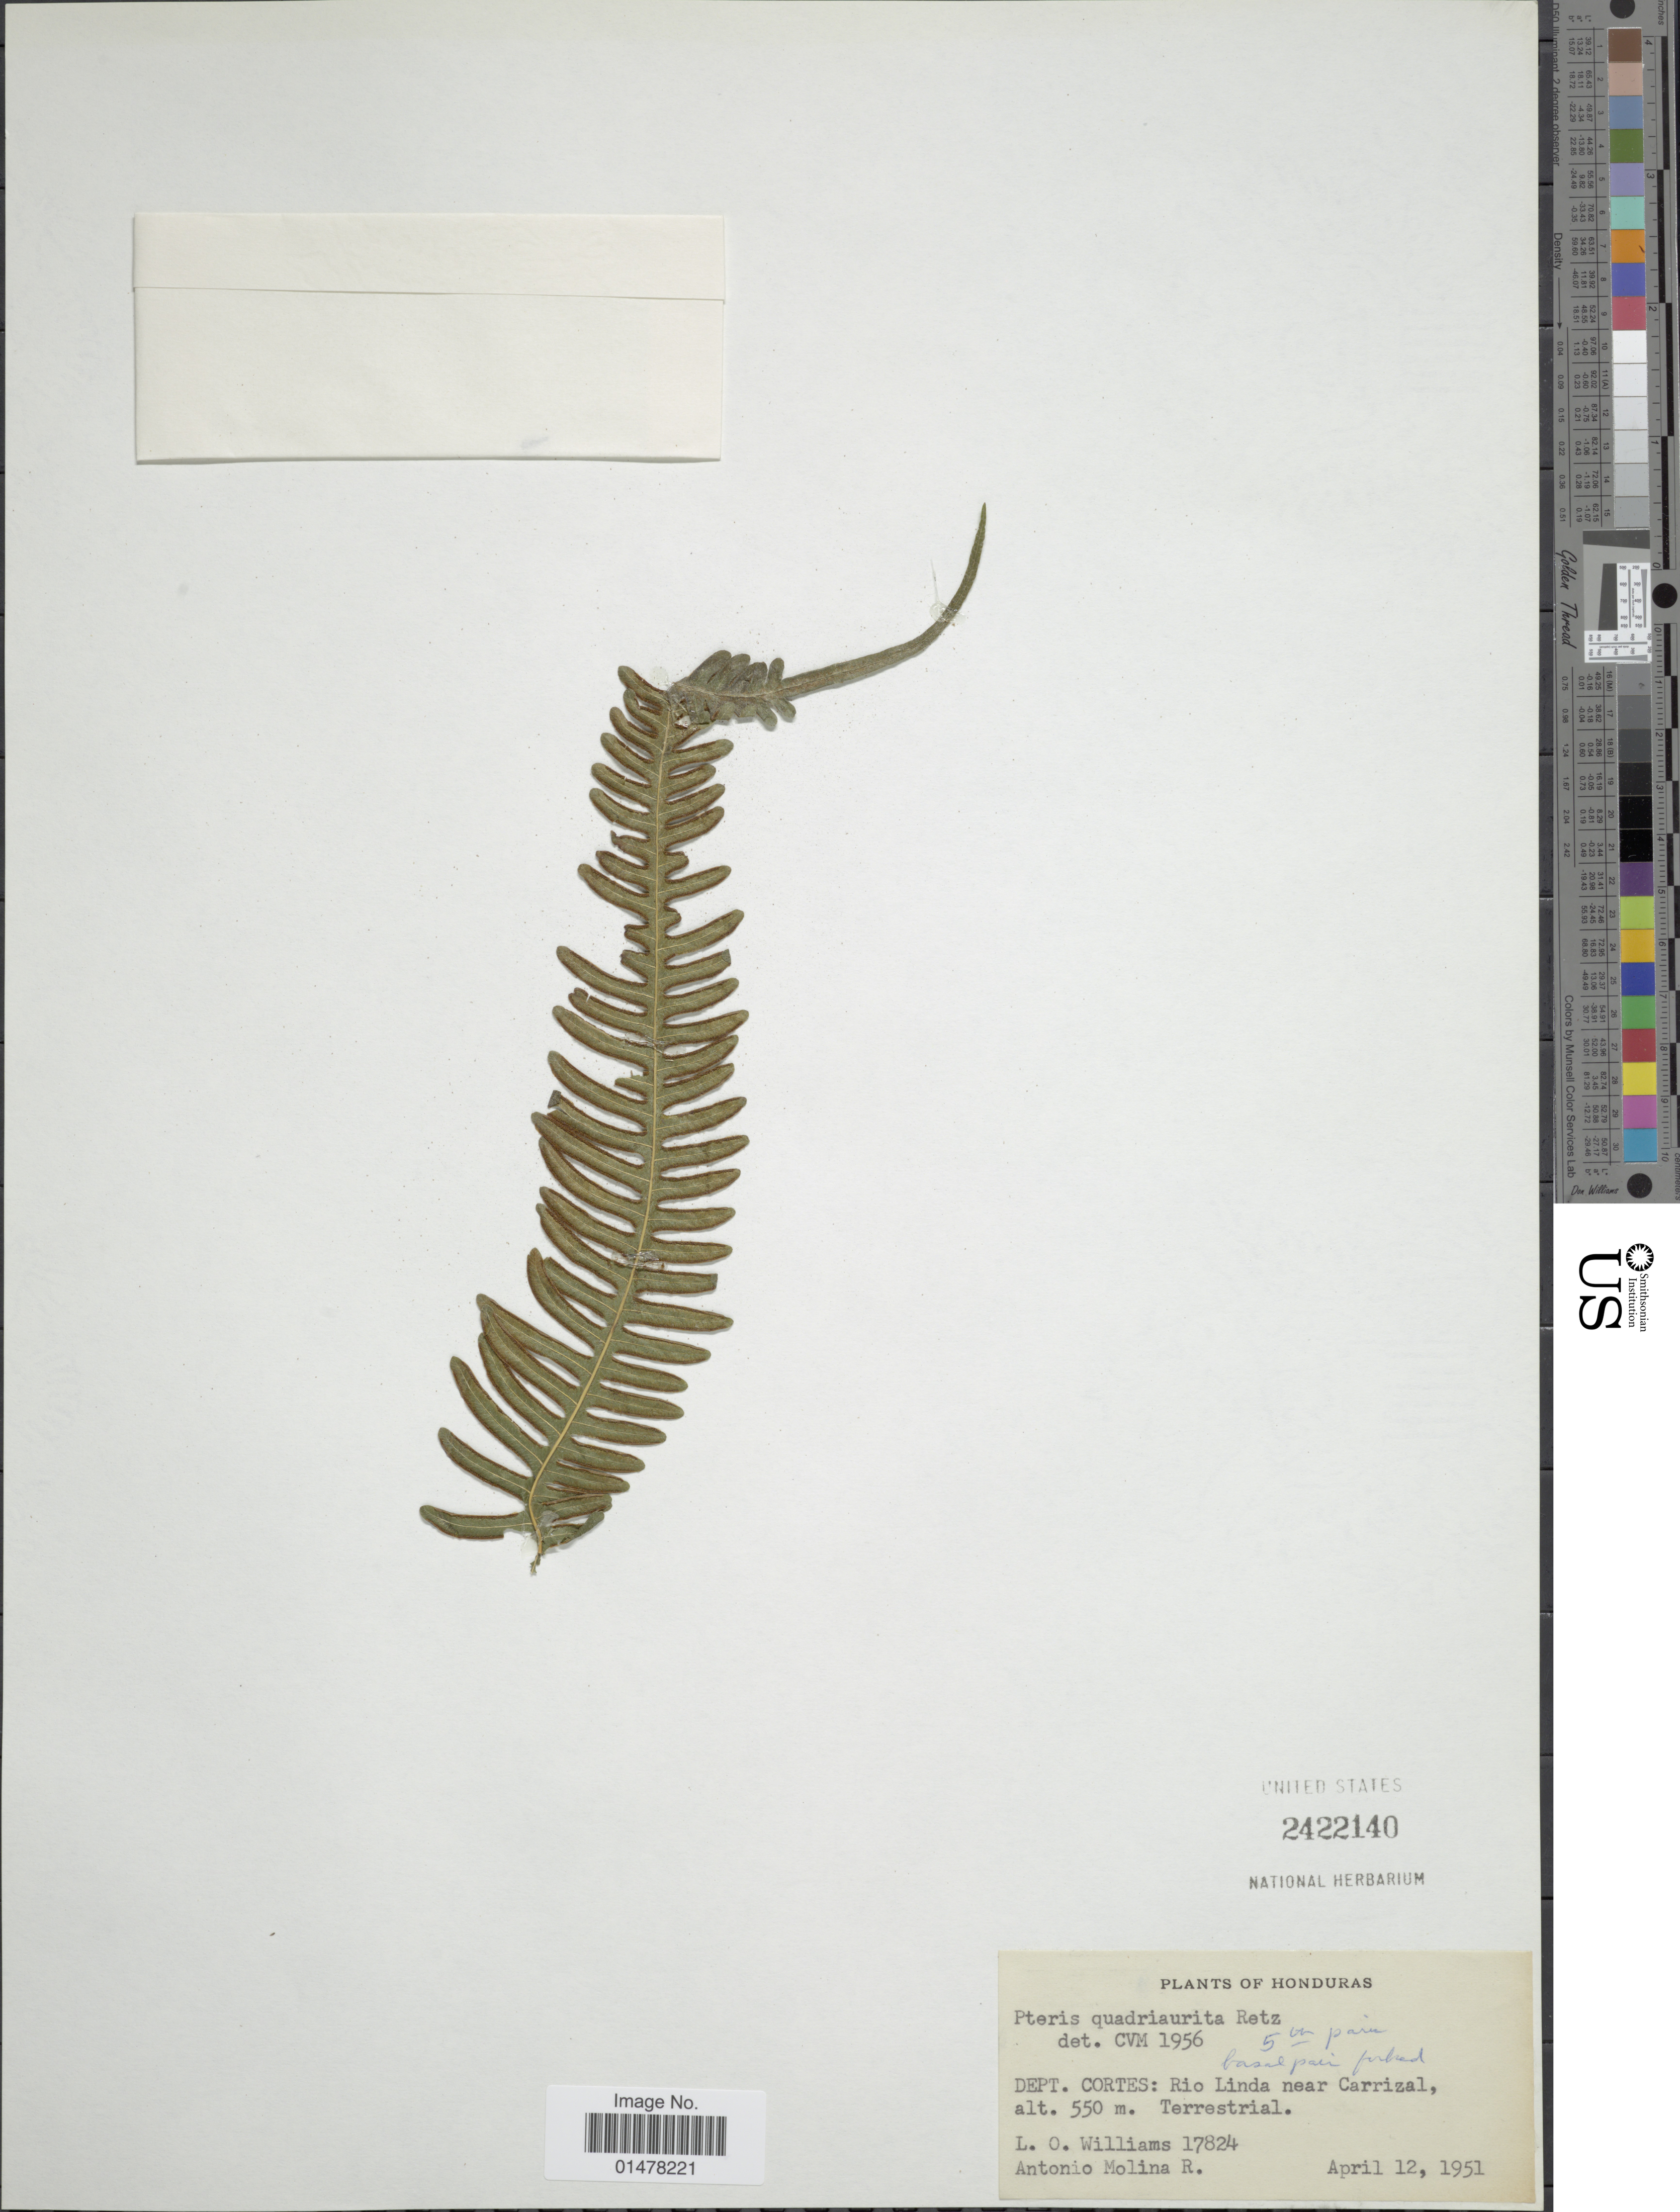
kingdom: Plantae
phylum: Tracheophyta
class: Polypodiopsida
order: Polypodiales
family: Pteridaceae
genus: Pteris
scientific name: Pteris quadriaurita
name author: Retz.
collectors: L. O. Williams & A. Molina R.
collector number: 17824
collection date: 1951-04-12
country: Honduras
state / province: Cortés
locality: PLants of Honduras, Dept. Cortes: Rio Linda near Carrizal, terrestrial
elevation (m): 550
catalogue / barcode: US 2422140